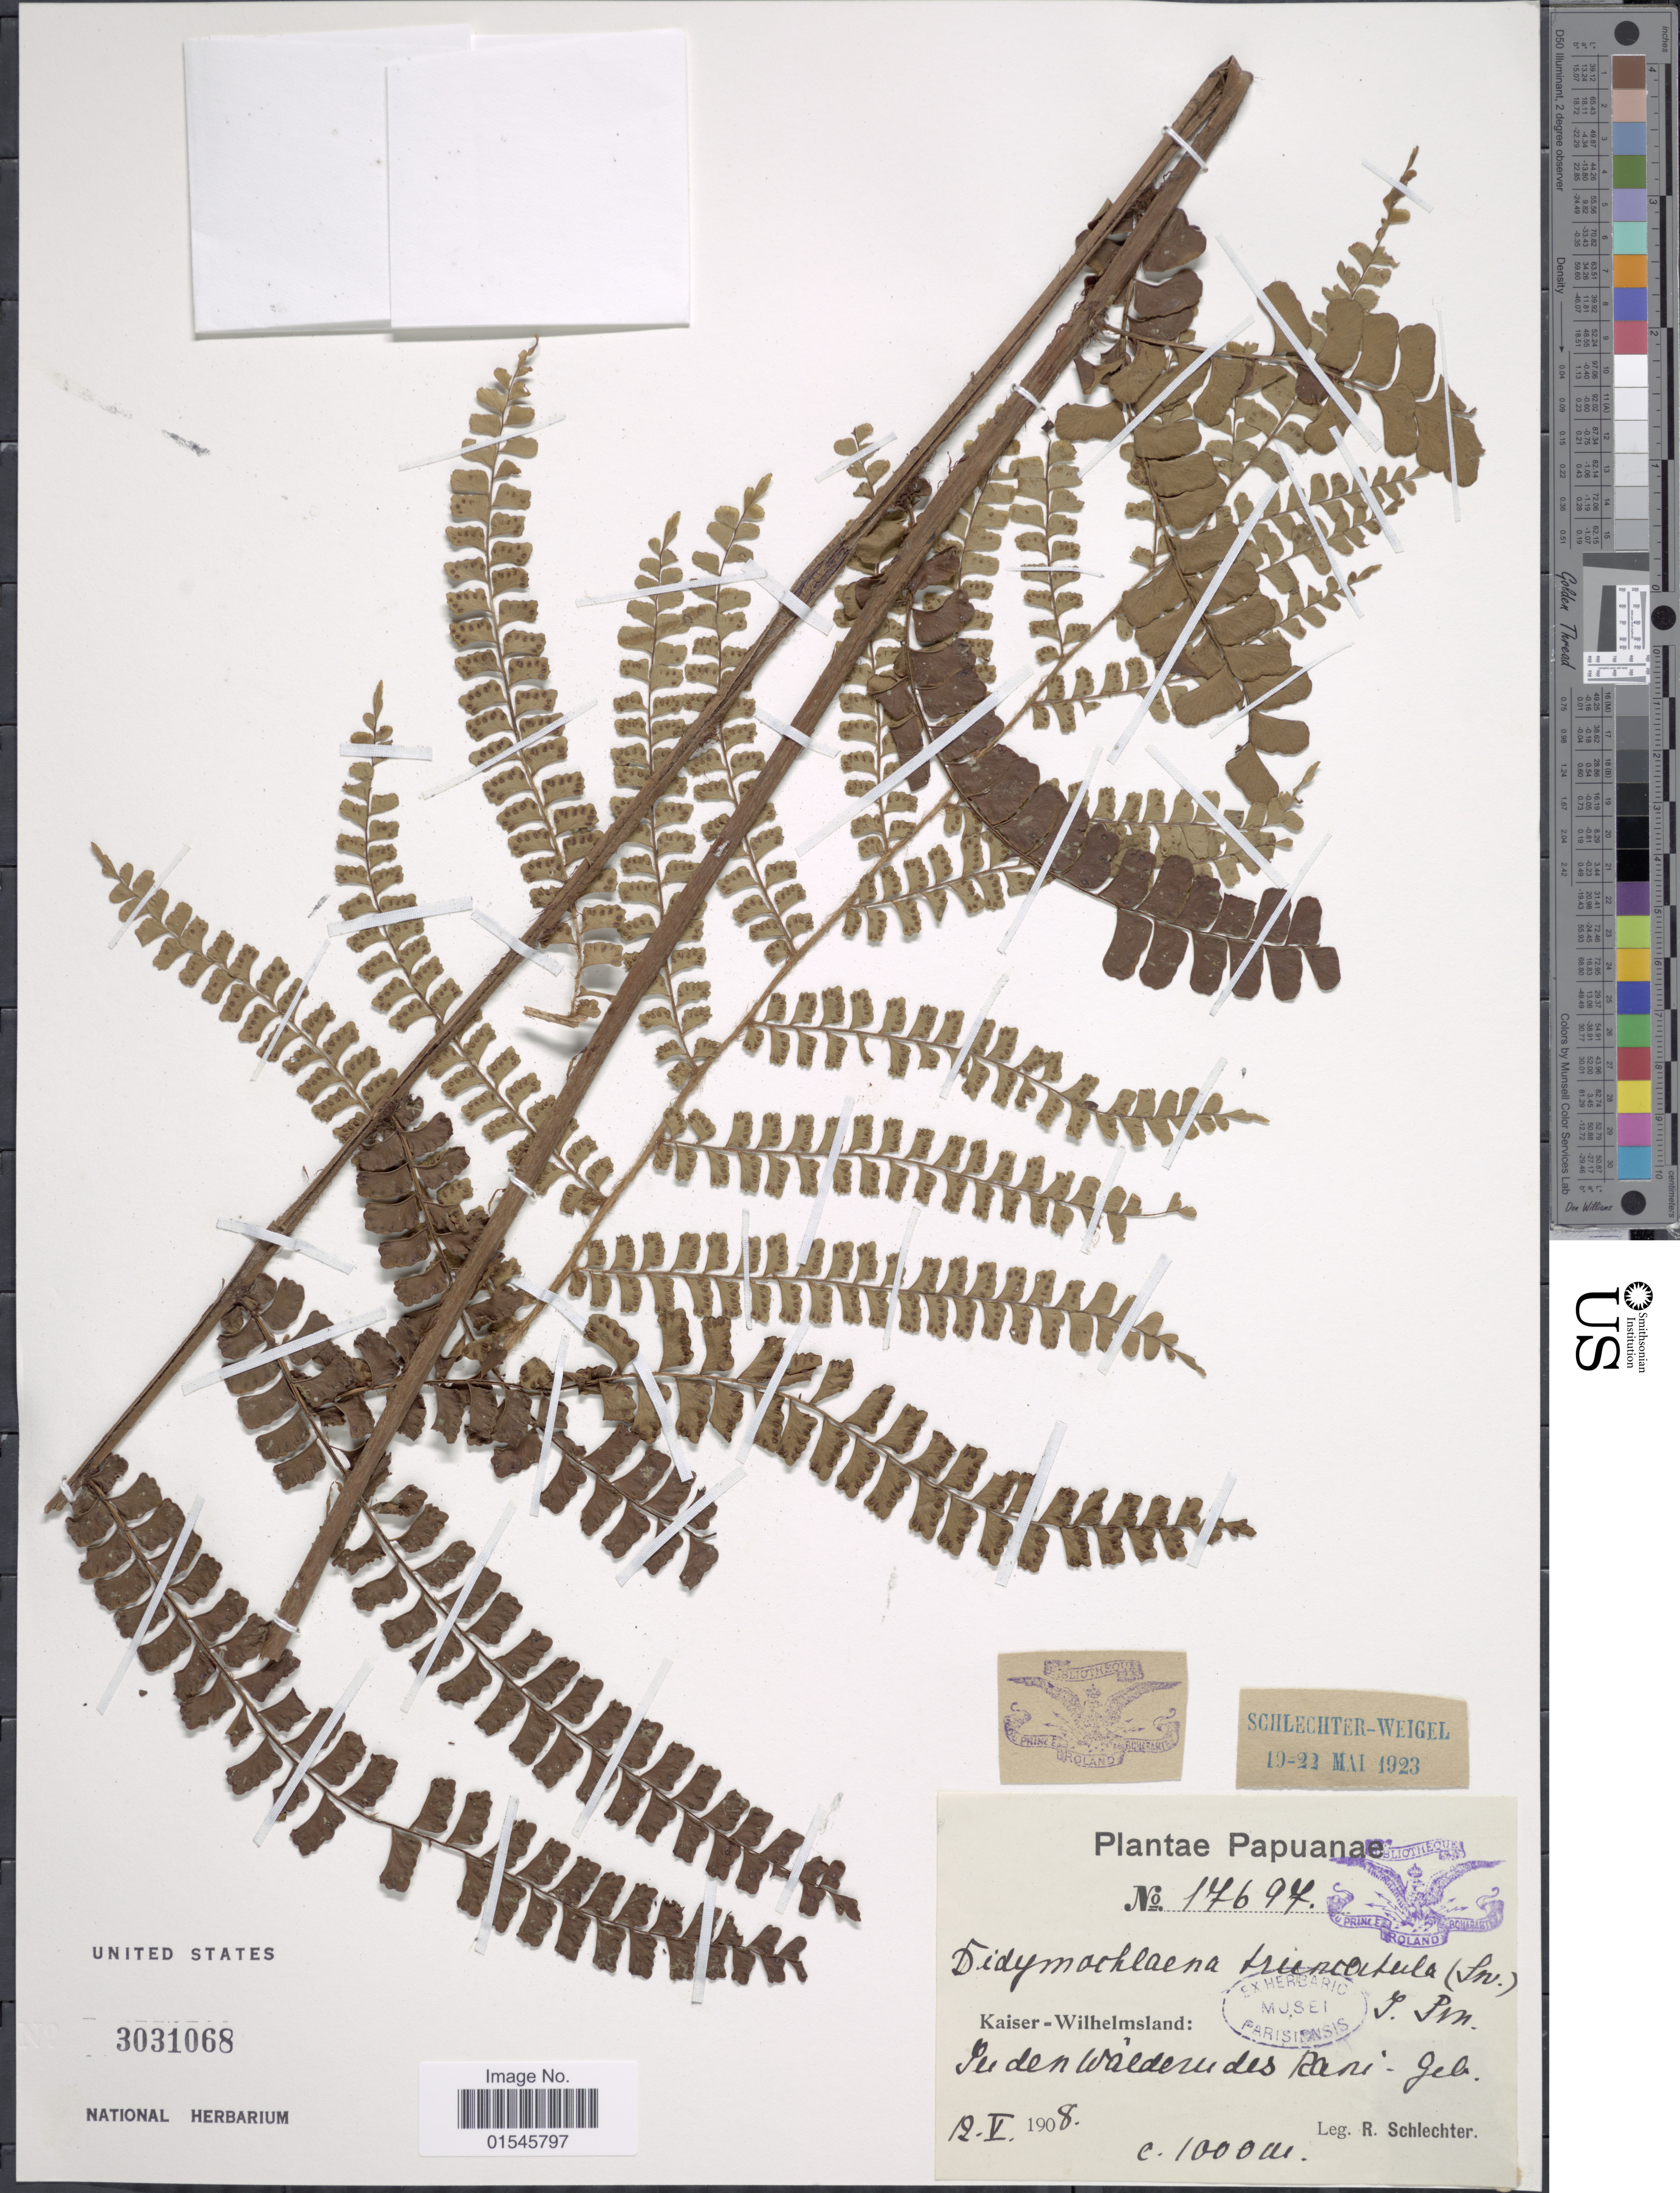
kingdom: Plantae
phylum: Tracheophyta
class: Polypodiopsida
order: Polypodiales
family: Didymochlaenaceae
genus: Didymochlaena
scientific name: Didymochlaena truncatula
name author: (Sw.) J. Sm.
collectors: F. R. R. Schlechter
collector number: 17697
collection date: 1908-05-12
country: Papua New Guinea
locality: Kaiser-Wilhelmsland: In den Wäldern des Kani-geb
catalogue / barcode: US 3031068